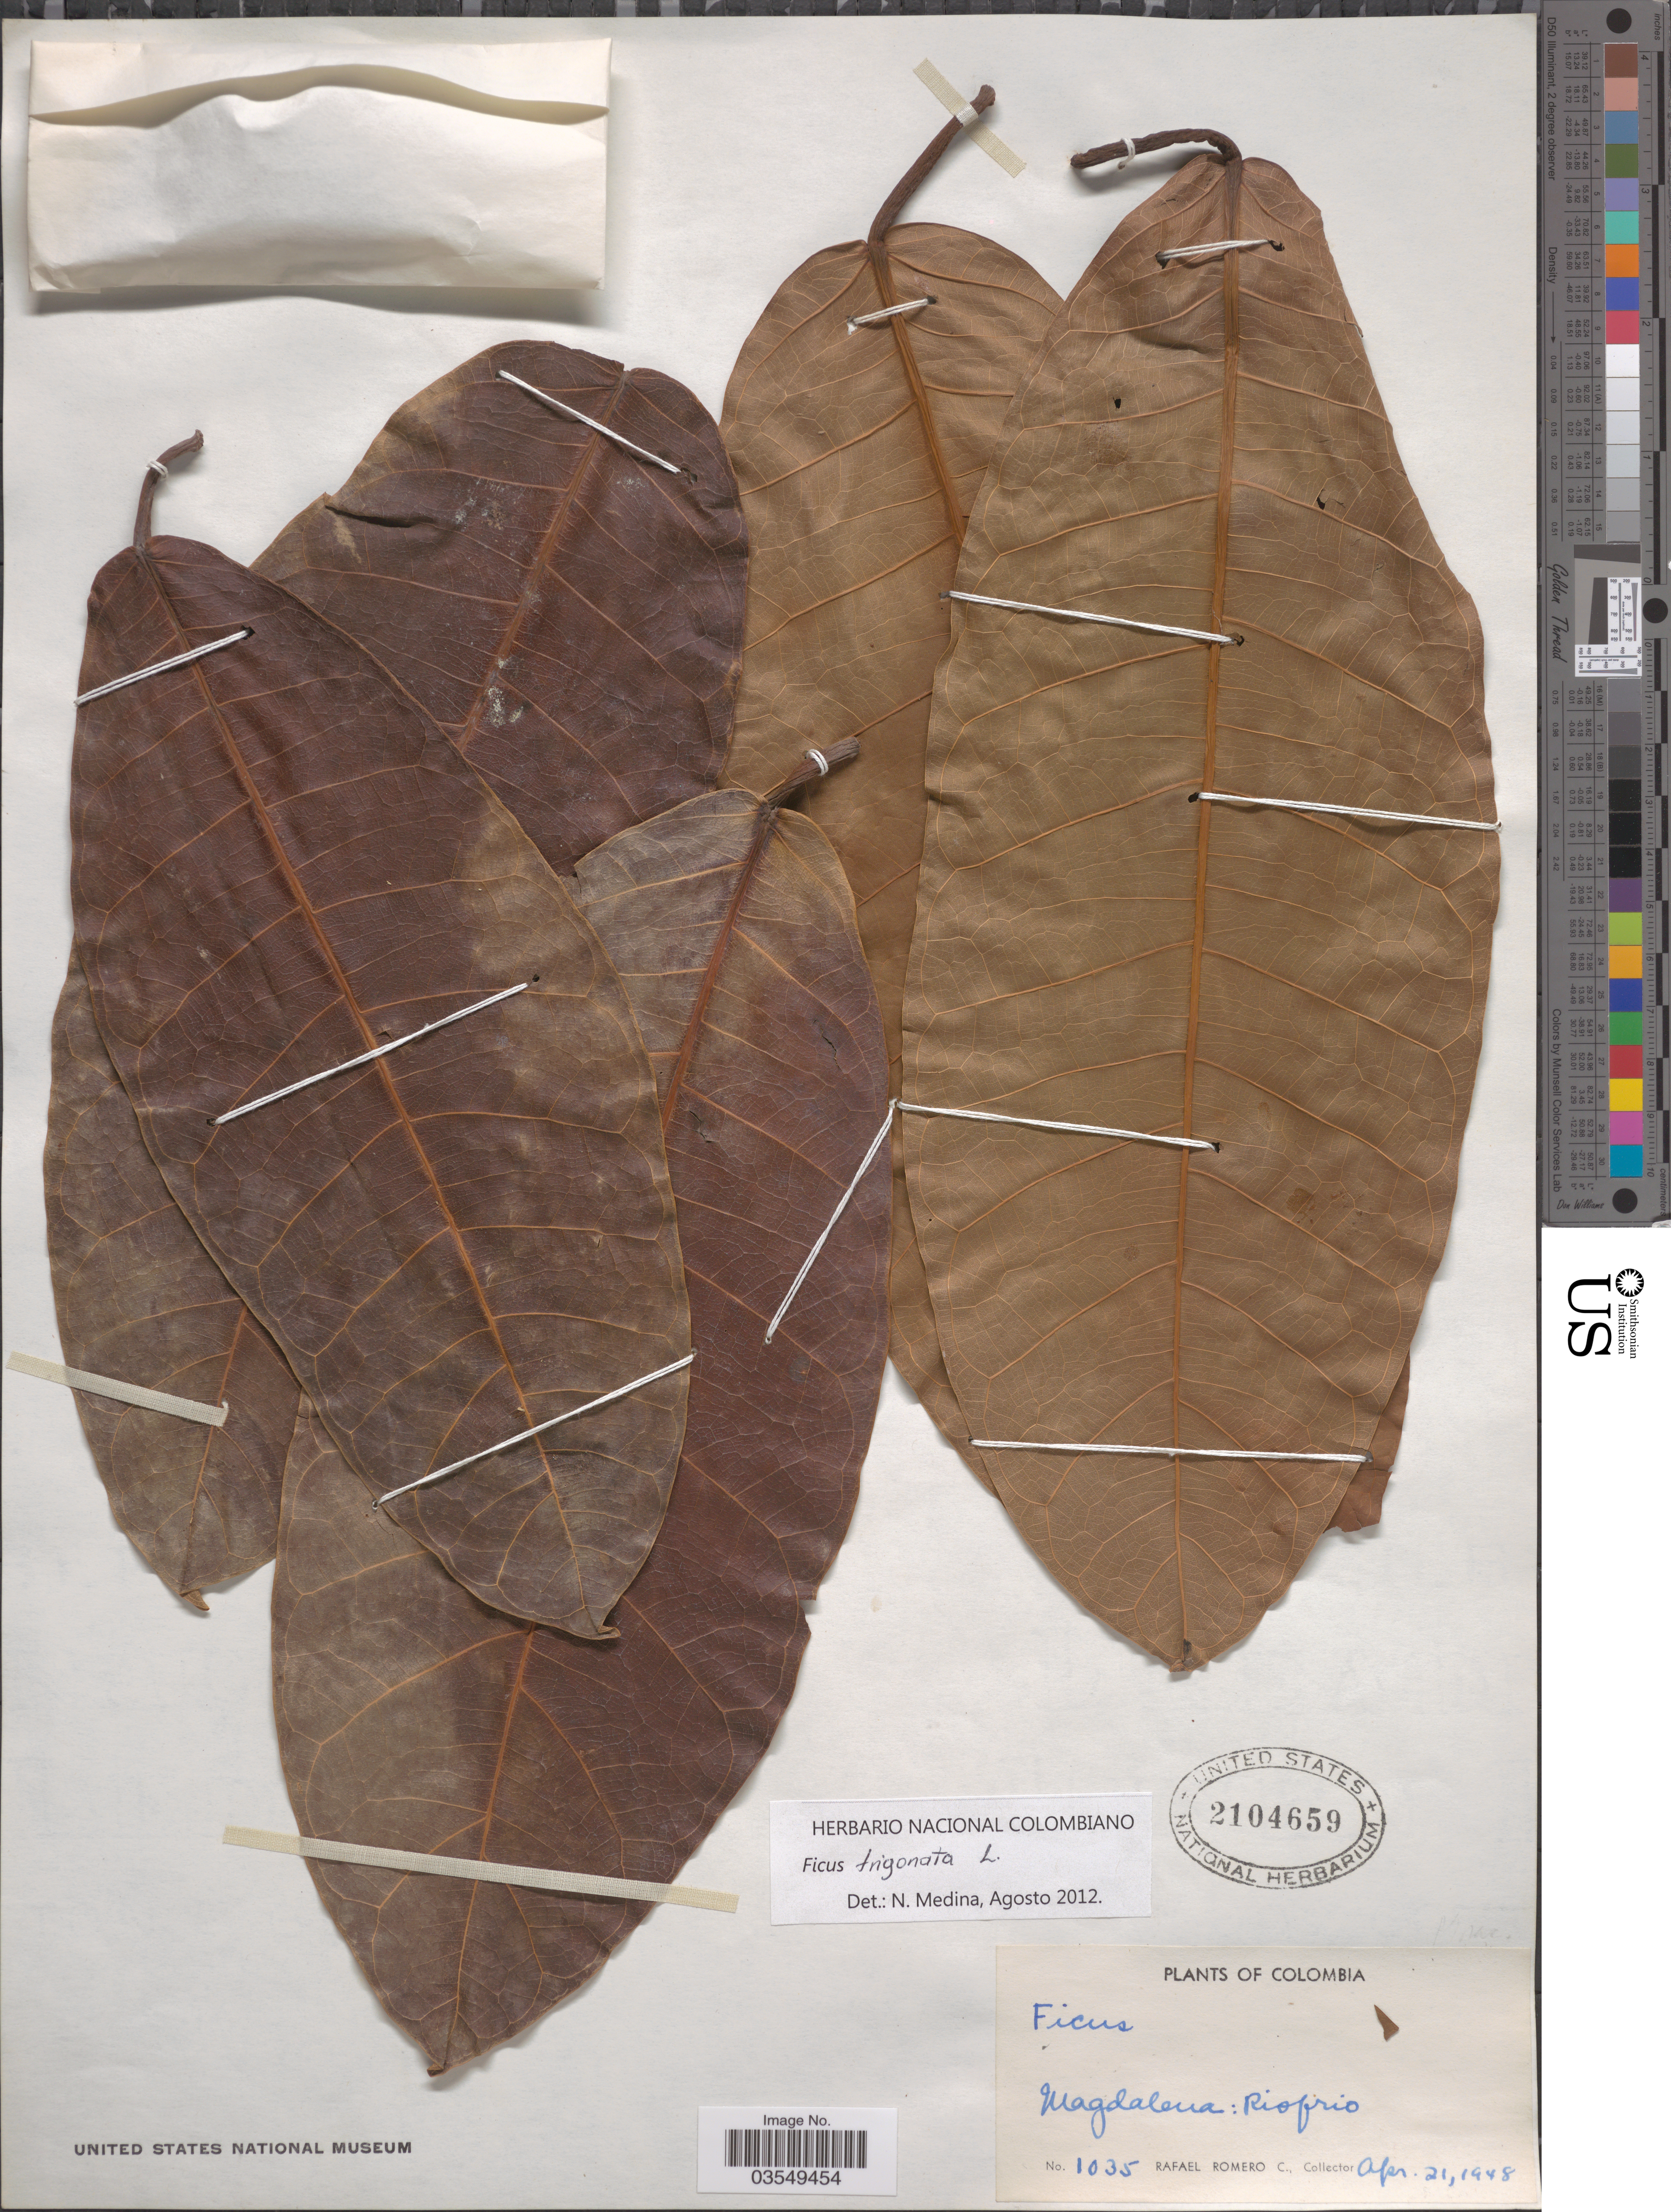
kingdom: Plantae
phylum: Tracheophyta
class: Magnoliopsida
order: Rosales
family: Moraceae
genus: Ficus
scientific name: Ficus trigona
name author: L. f.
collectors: R. Romero Castañeda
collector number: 1035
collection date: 1948-04-21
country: Colombia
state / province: Magdalena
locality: Riofrio.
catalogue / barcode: US 2104659